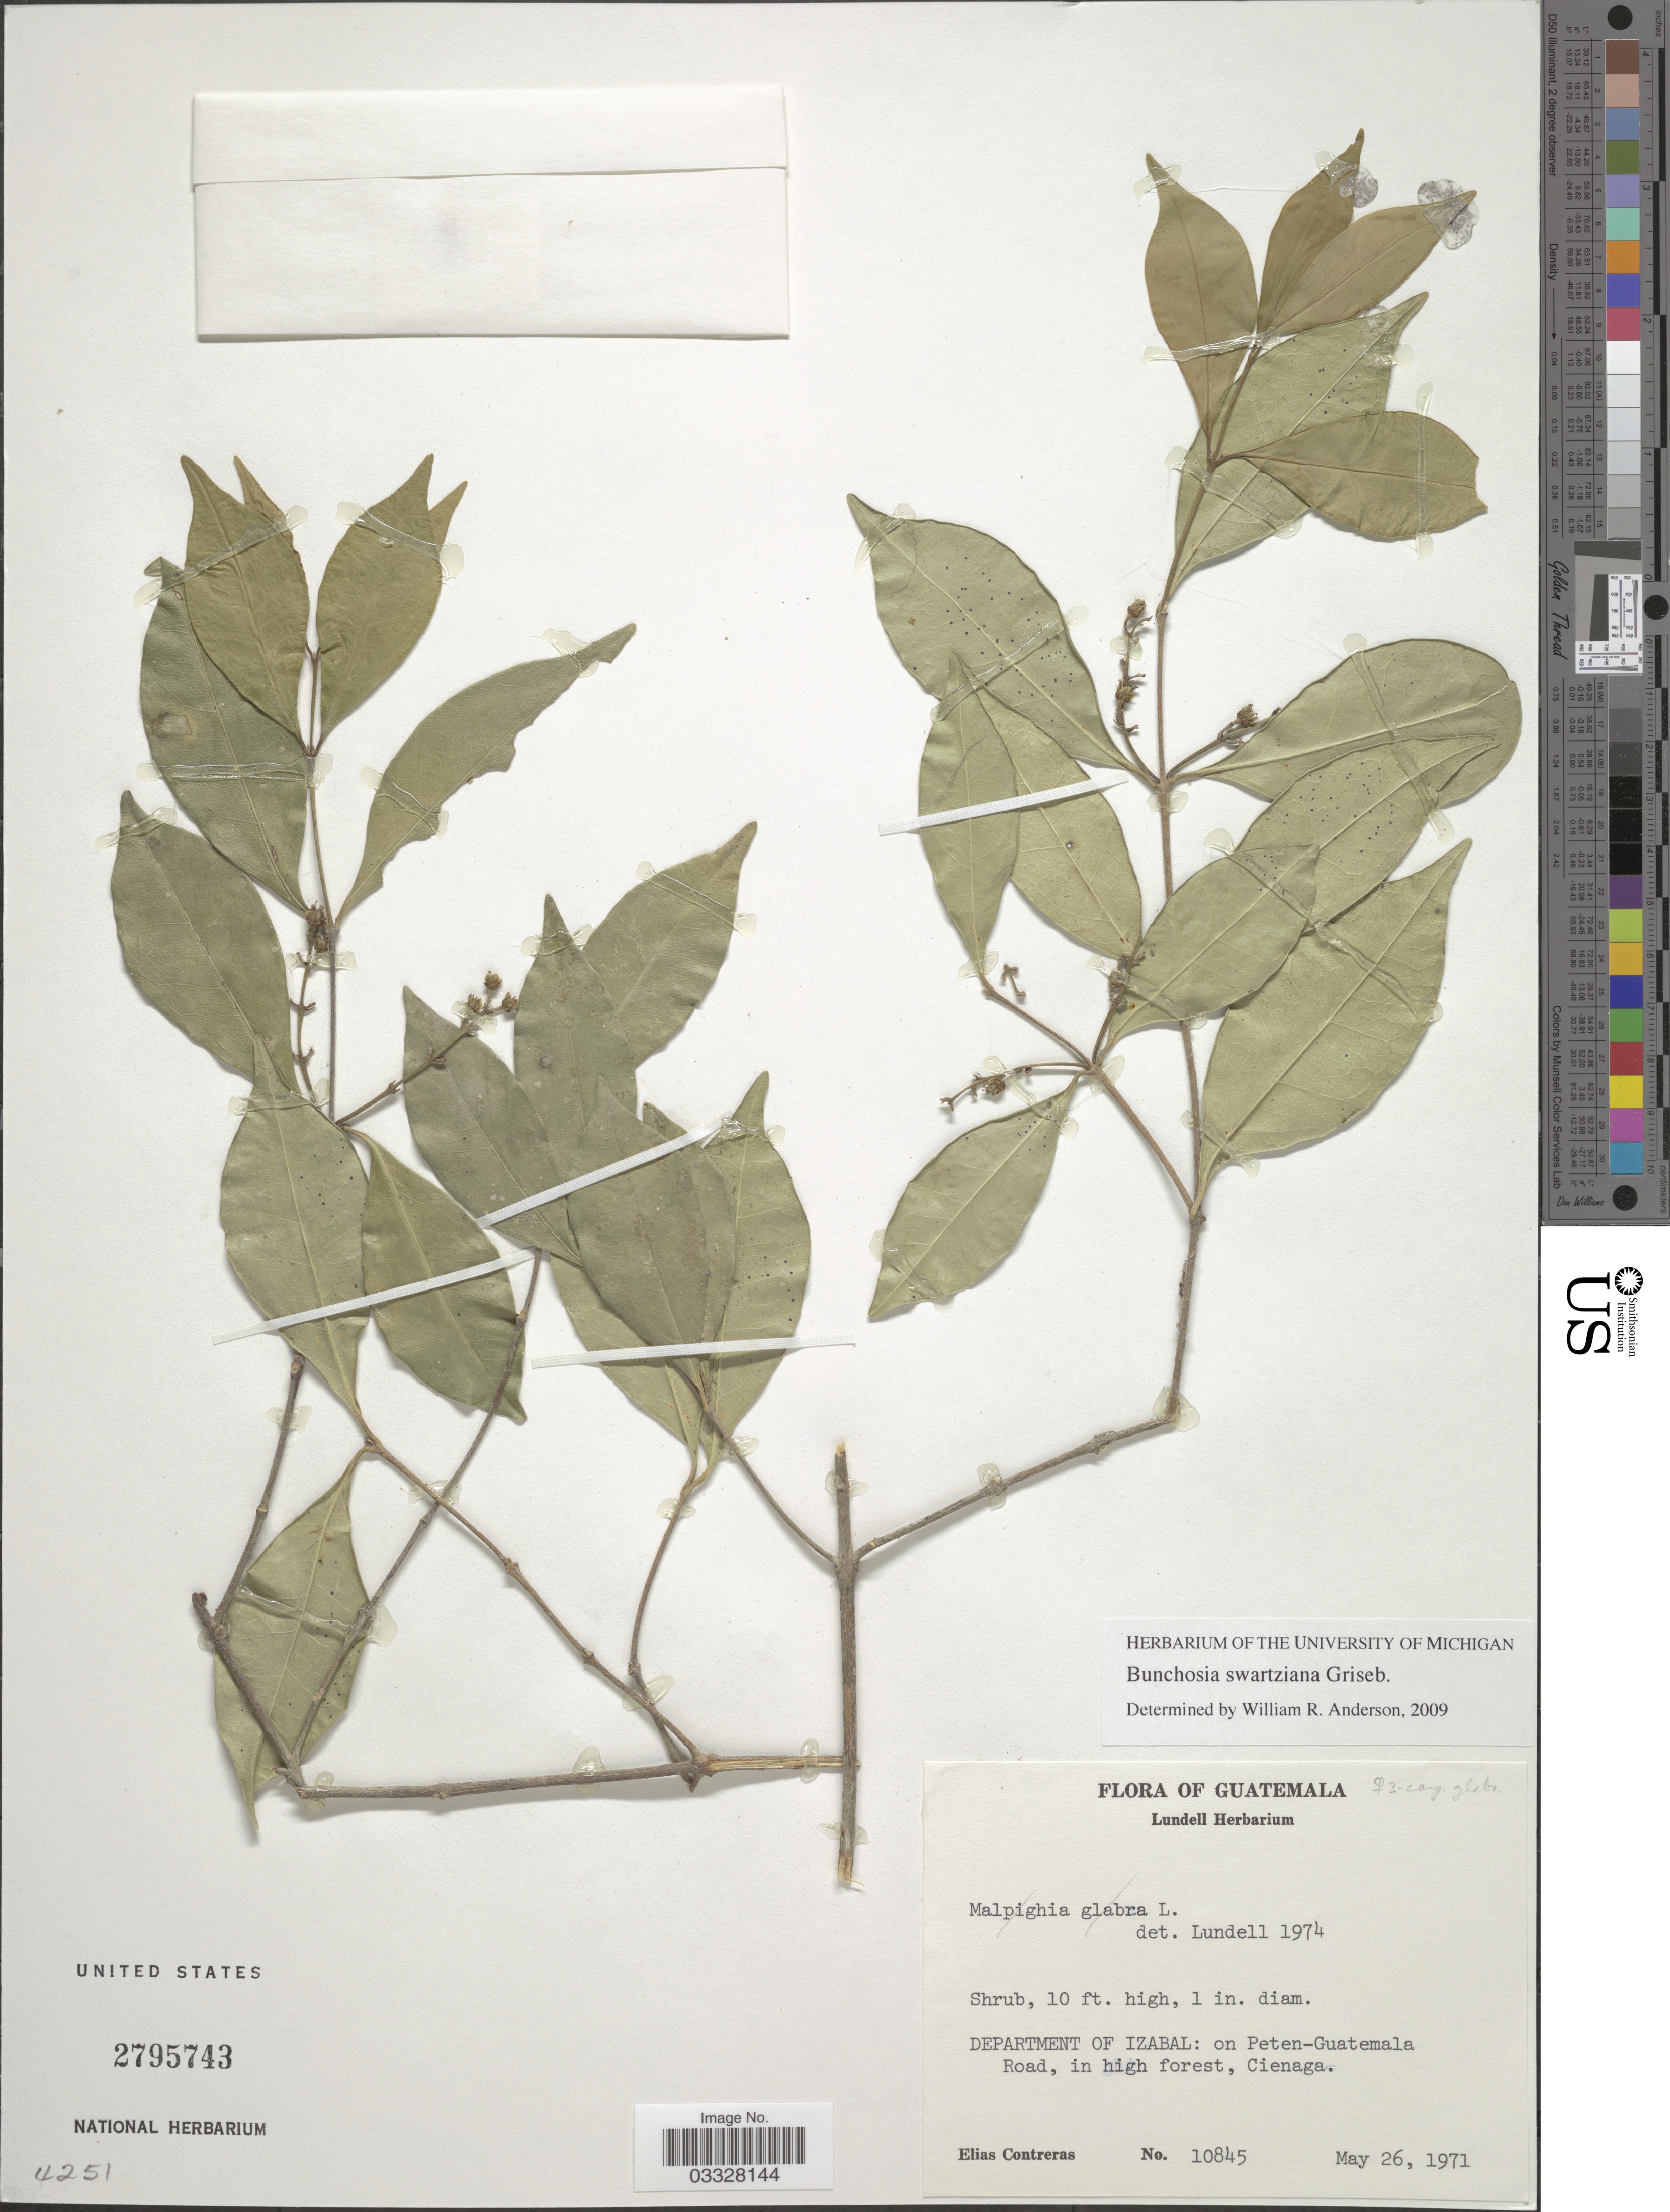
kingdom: Plantae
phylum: Tracheophyta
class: Magnoliopsida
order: Malpighiales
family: Malpighiaceae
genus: Bunchosia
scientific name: Bunchosia swartziana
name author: Griseb.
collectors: E. Contreras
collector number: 10845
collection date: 1971-05-26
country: Guatemala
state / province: Izabal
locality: Department of Izabal: on Peten-Guatemala Road, in high forest, Cienega.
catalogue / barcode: US 2795743